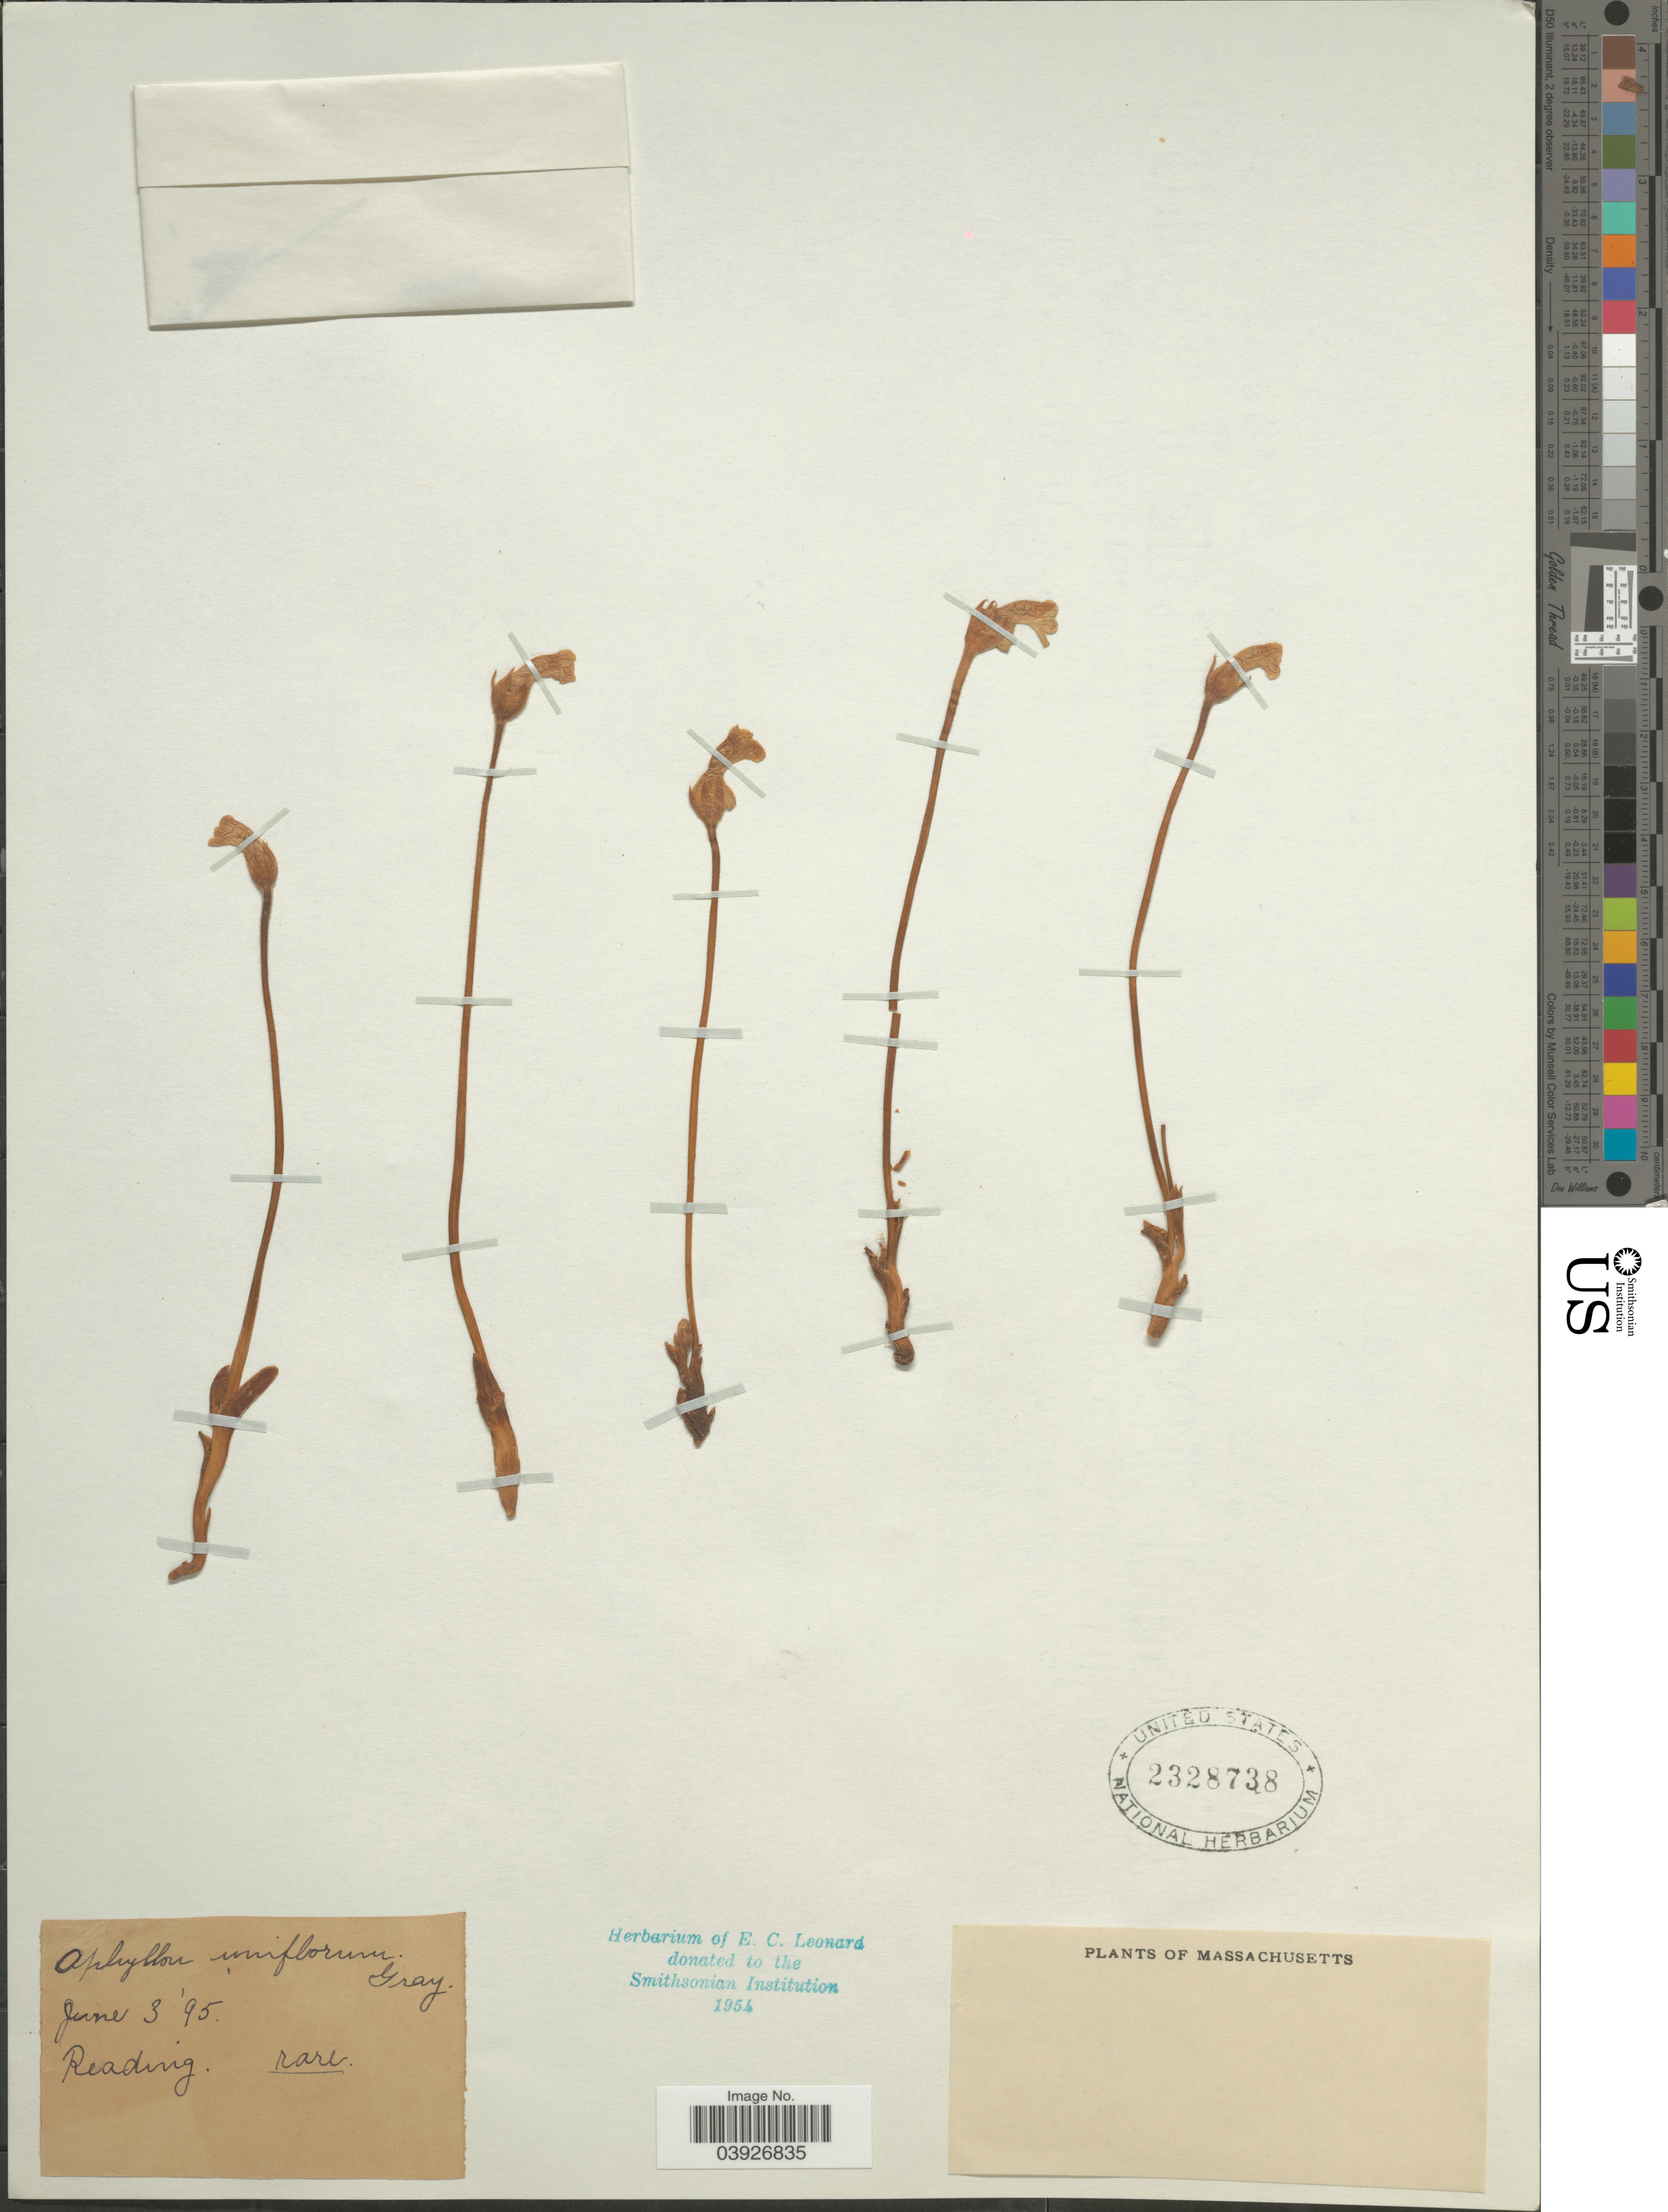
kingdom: Plantae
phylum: Tracheophyta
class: Magnoliopsida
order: Lamiales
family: Orobanchaceae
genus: Aphyllon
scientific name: Aphyllon uniflorum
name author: A. Gray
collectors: ex herb. E.C. Leonard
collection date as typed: Transcribed d/m/y: 3/6/95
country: United States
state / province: Massachusetts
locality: Reading.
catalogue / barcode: US 2328738